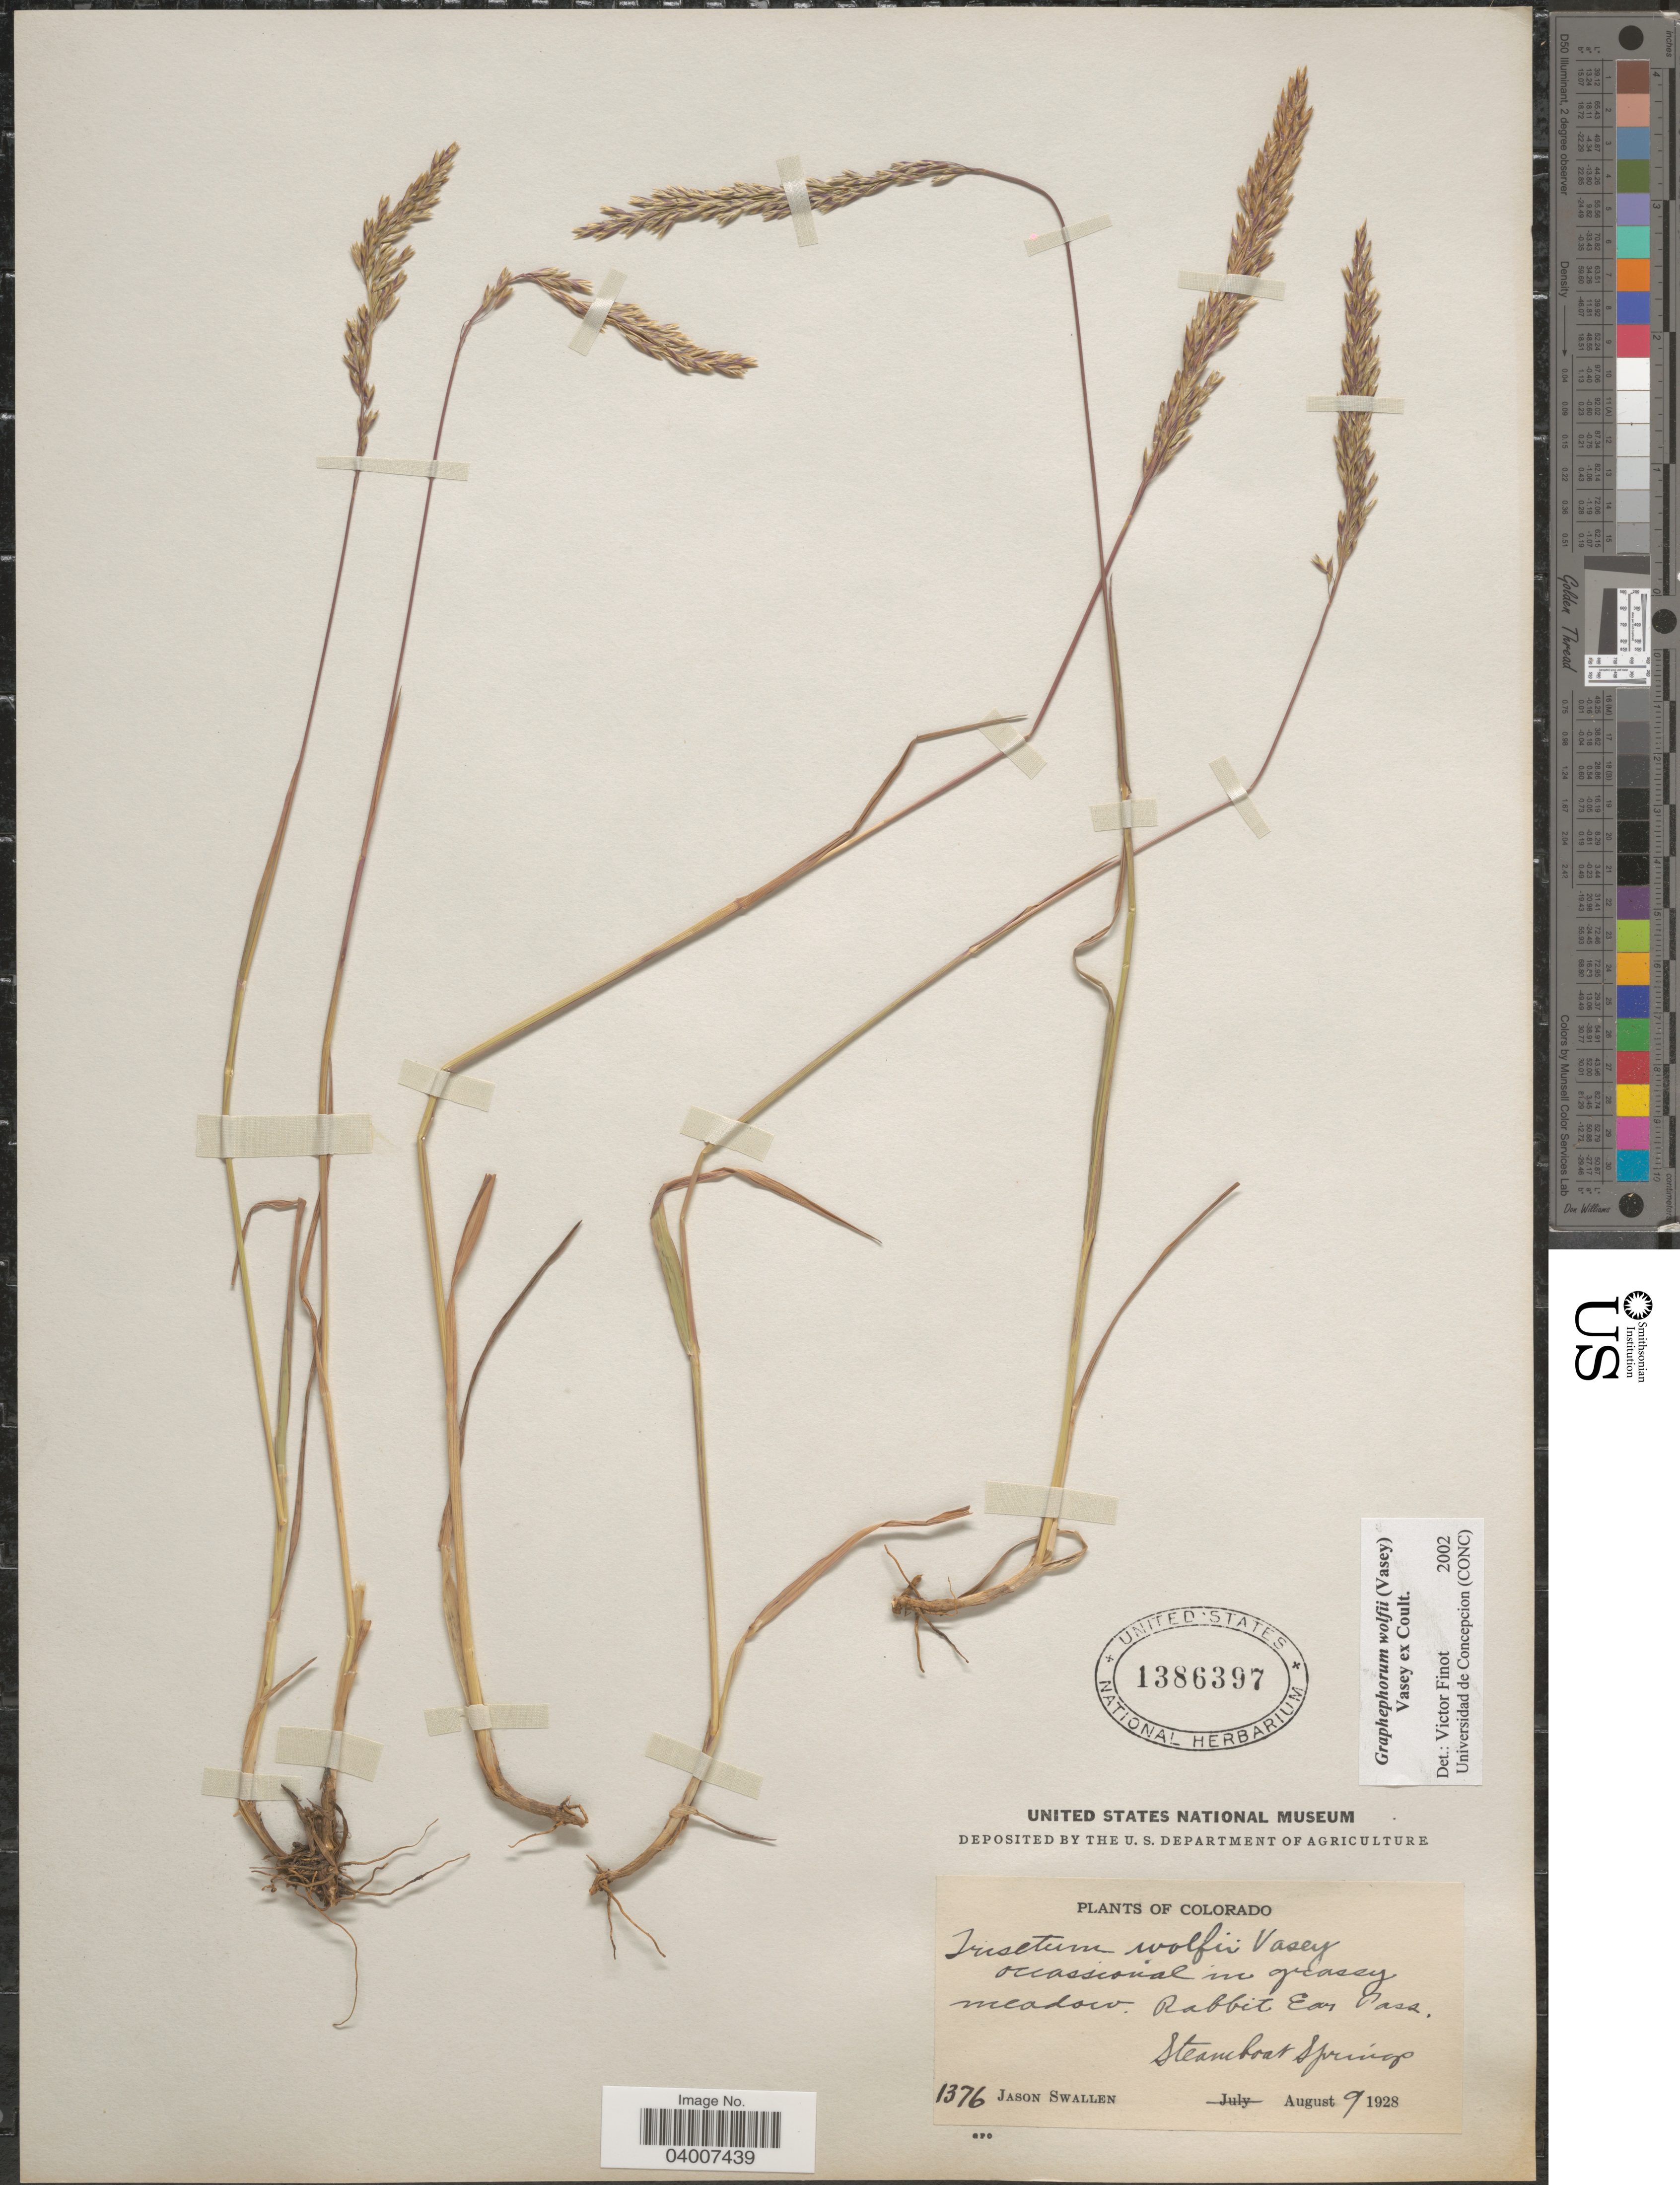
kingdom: Plantae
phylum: Tracheophyta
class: Liliopsida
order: Poales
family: Poaceae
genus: Graphephorum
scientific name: Graphephorum wolfii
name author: (E. Fourn.) Vasey ex Coult.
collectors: J. R. Swallen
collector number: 1376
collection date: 1928-08-09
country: United States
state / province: Colorado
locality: Rabbit Ear Pass. Steamboat Springs.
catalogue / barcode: US 1386397